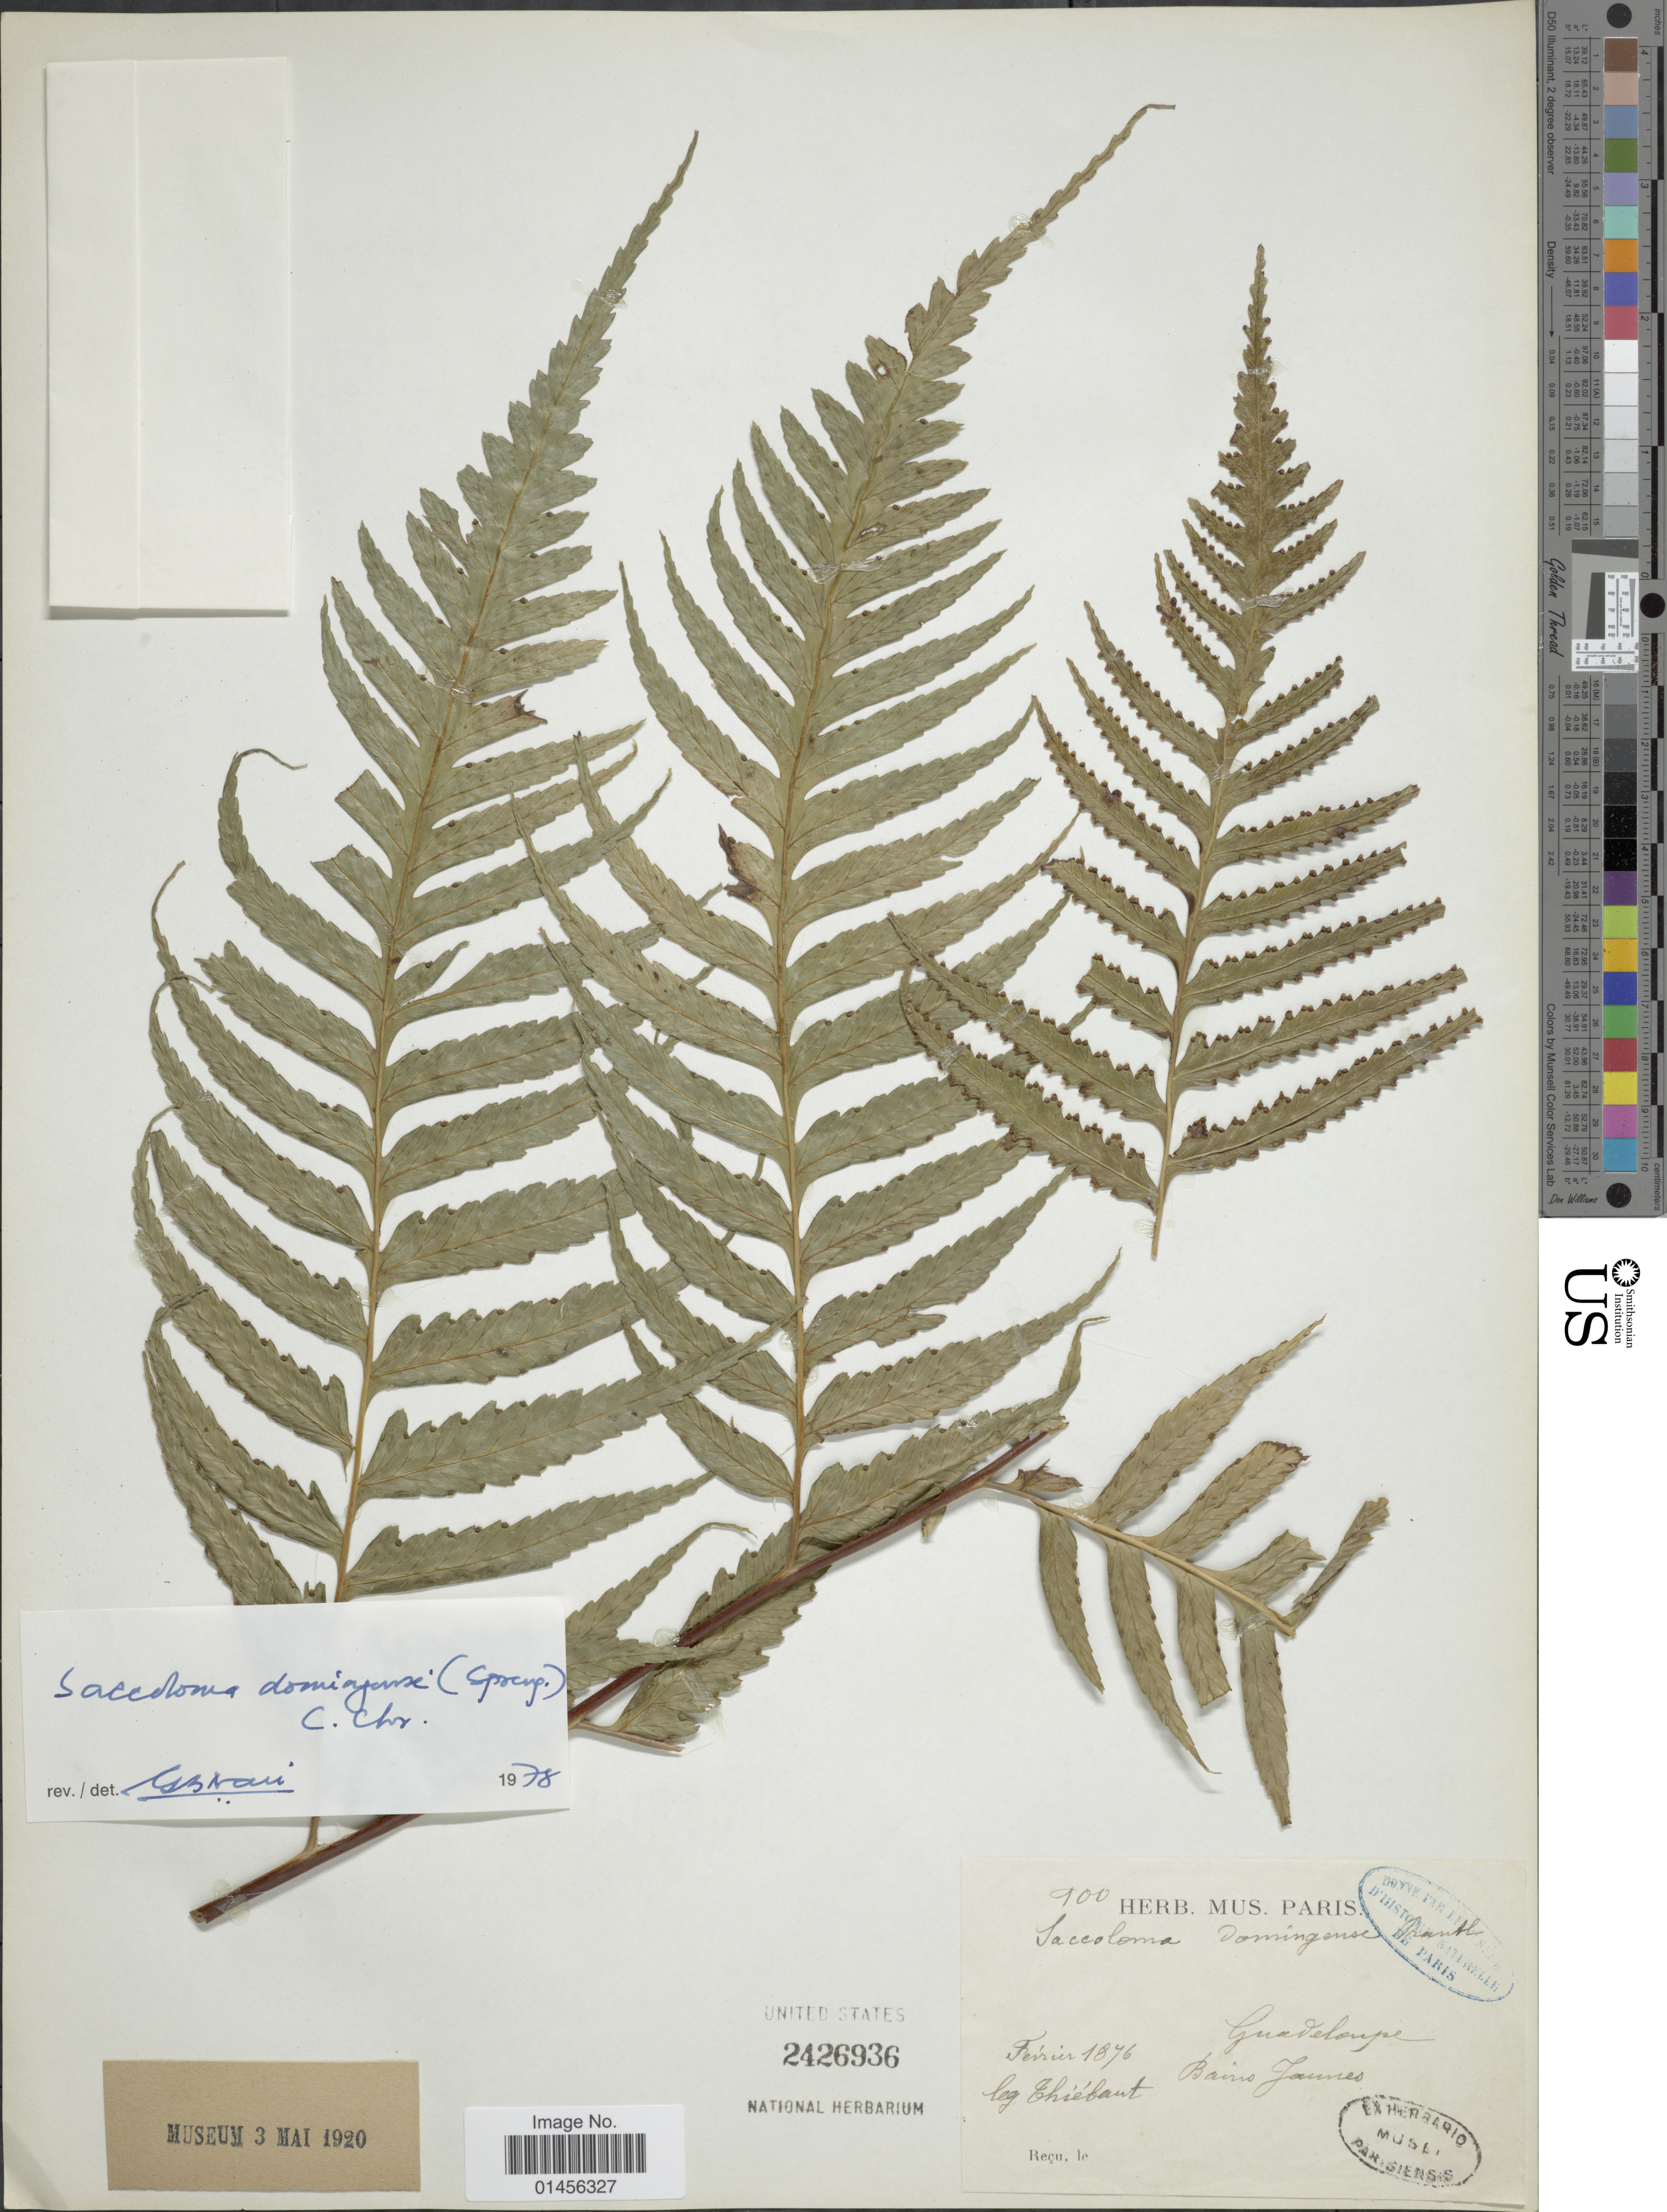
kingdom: Plantae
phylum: Tracheophyta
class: Polypodiopsida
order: Polypodiales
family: Saccolomataceae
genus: Saccoloma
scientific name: Saccoloma domingense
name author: (Spreng.) C. Chr.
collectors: -. Thiebaut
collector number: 900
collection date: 1876-02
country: Guadeloupe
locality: Bairro James [interpreted]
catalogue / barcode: US 2426936